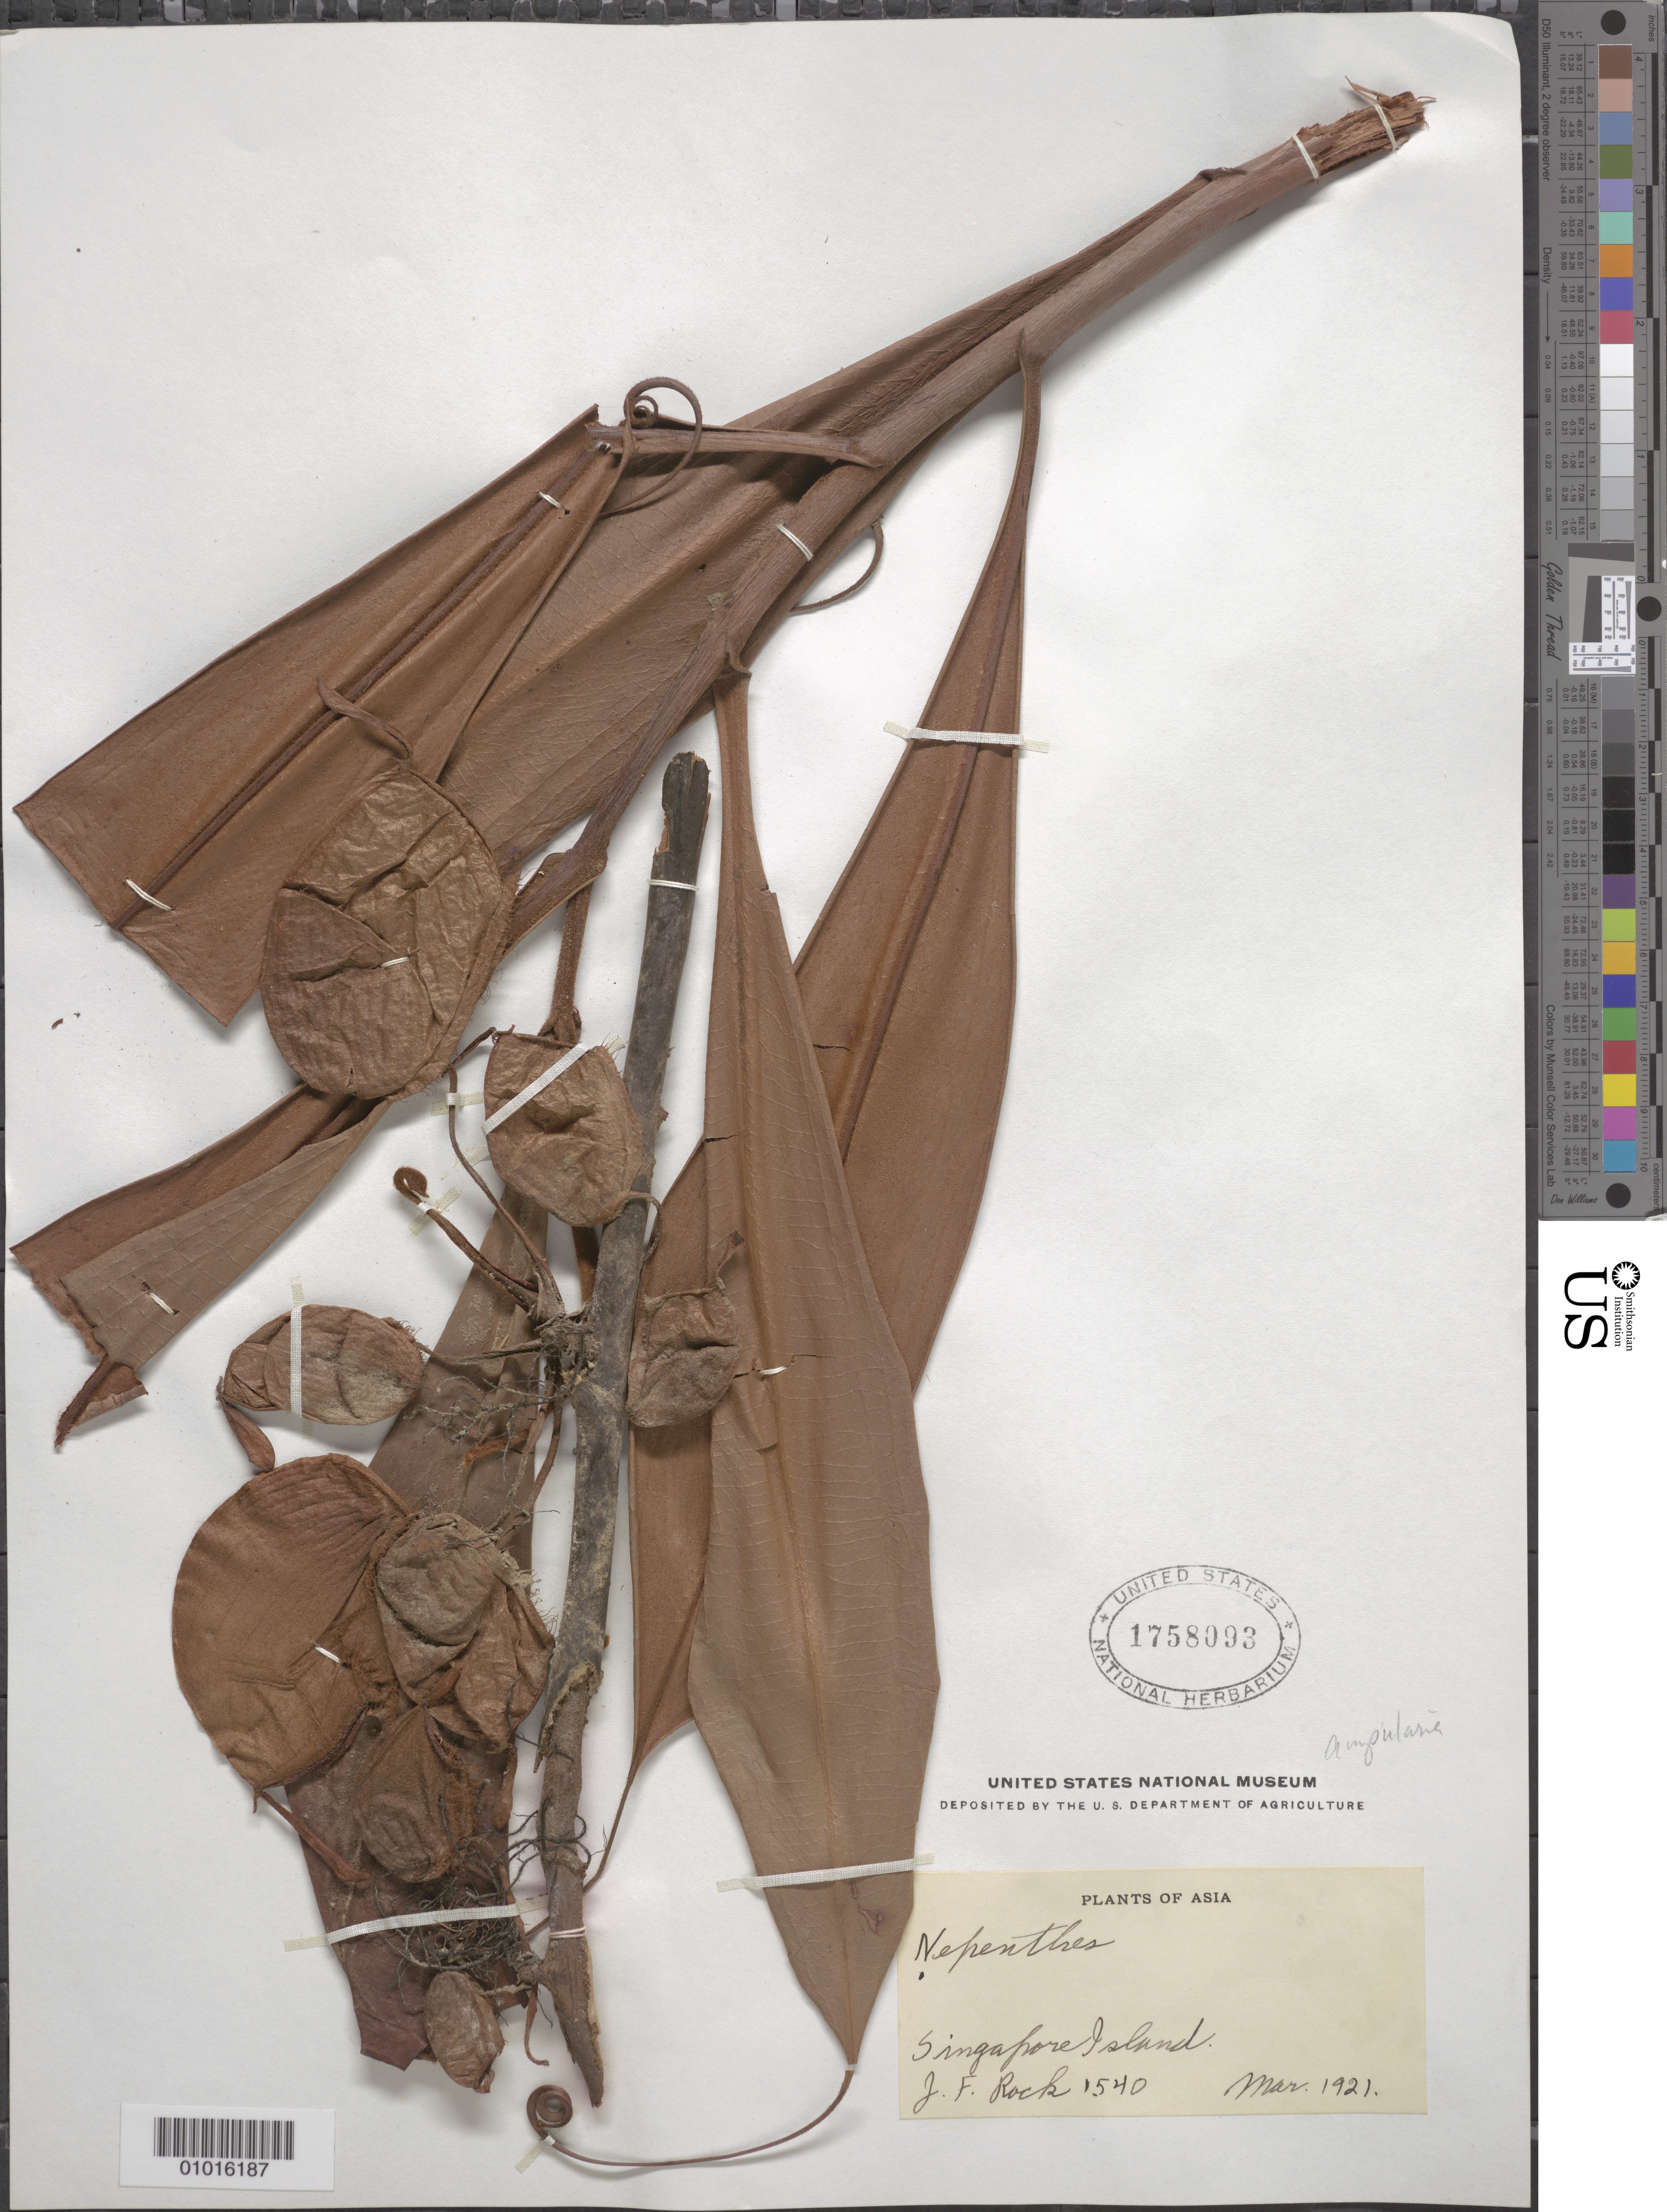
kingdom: Plantae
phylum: Tracheophyta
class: Magnoliopsida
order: Caryophyllales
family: Nepenthaceae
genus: Nepenthes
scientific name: Nepenthes ampullaria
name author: Jack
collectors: J. Rock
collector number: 1540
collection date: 1921-03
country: Singapore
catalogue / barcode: US 1758092